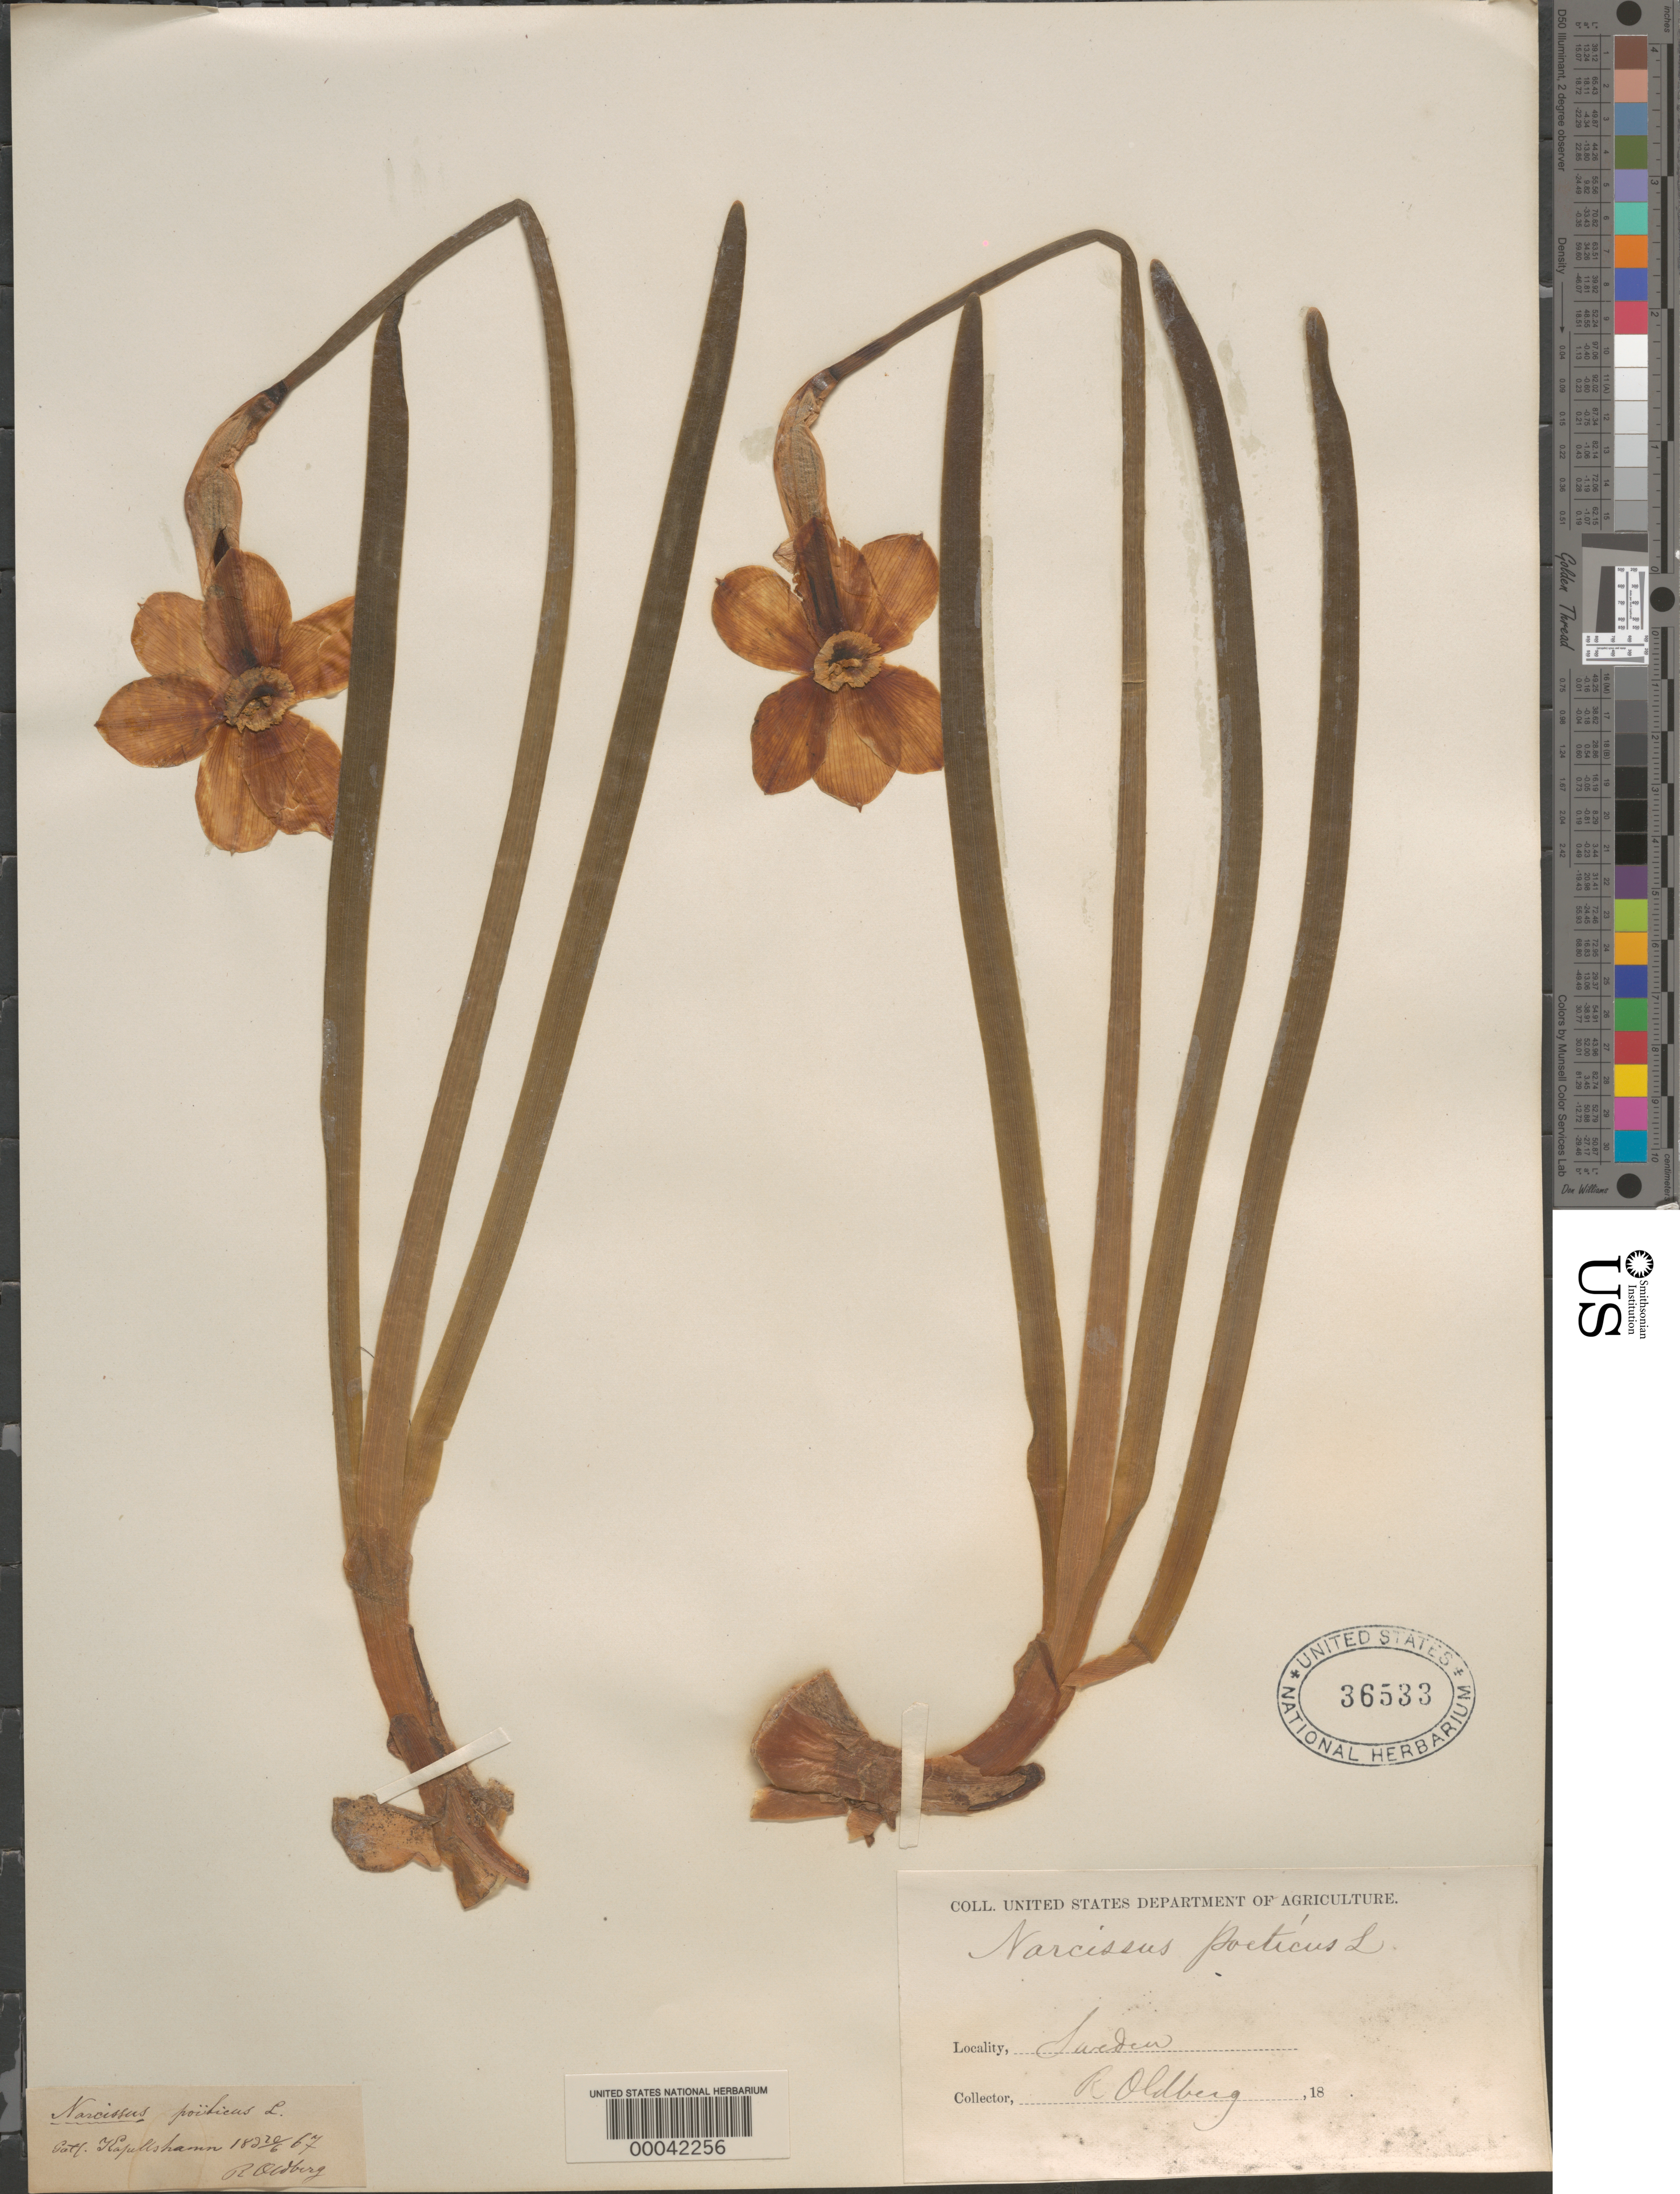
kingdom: Plantae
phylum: Tracheophyta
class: Liliopsida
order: Asparagales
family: Amaryllidaceae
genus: Narcissus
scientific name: Narcissus poeticus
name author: L.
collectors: R. Oldberg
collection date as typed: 20 Jun 1867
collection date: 1867-06-20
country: Sweden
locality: Gatt. kapullshamn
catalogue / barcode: US 36533